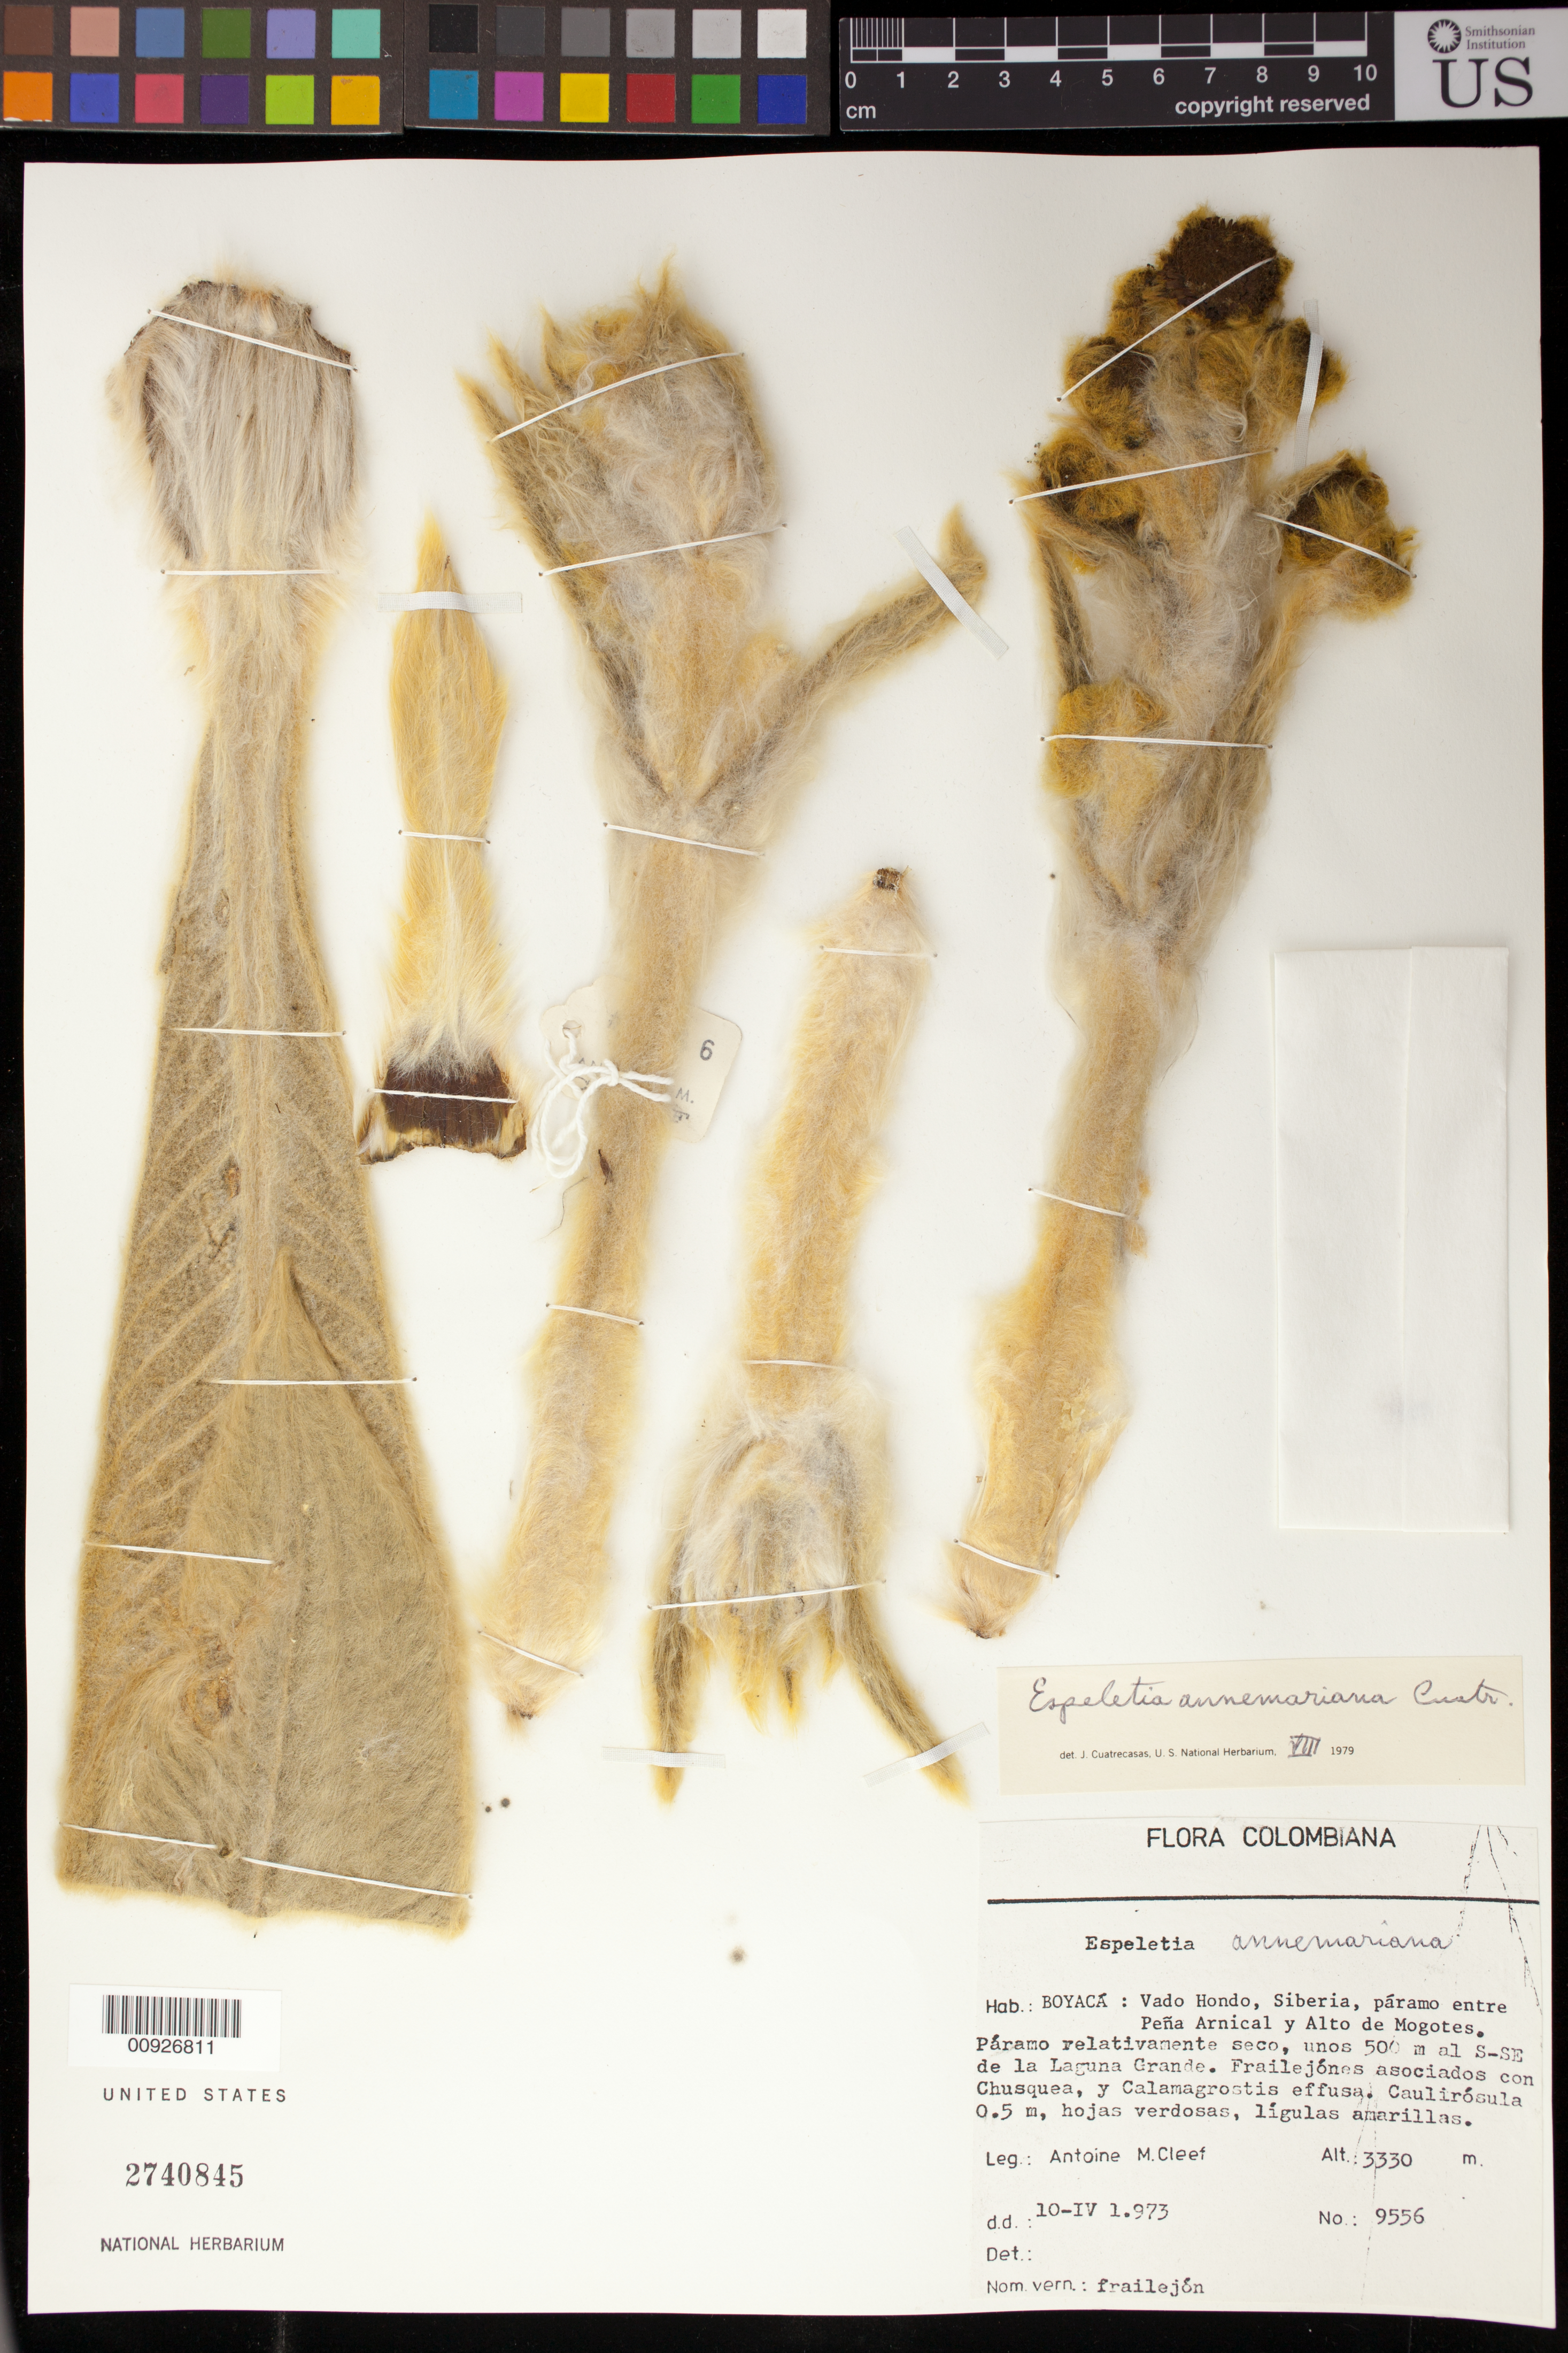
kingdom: Plantae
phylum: Tracheophyta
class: Magnoliopsida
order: Asterales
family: Asteraceae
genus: Espeletia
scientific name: Espeletia annemariana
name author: Cuatrec.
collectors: A. M. Cleef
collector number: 9556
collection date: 1973-04-10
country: Colombia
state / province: Boyacá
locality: Vado Hondo, Siberia, Páramo entre Peña Arnical y Alto de Mogotes.Páramo relativamente seco, unos 500 m. al S-SE de la Laguna Grande.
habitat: Páramo relativamente seco, unos 500 m. al S-SE de la Laguna Grande. Frailejones asociados con Chusquea, y Calamagostris effusa.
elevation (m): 3330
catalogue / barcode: US 2740845